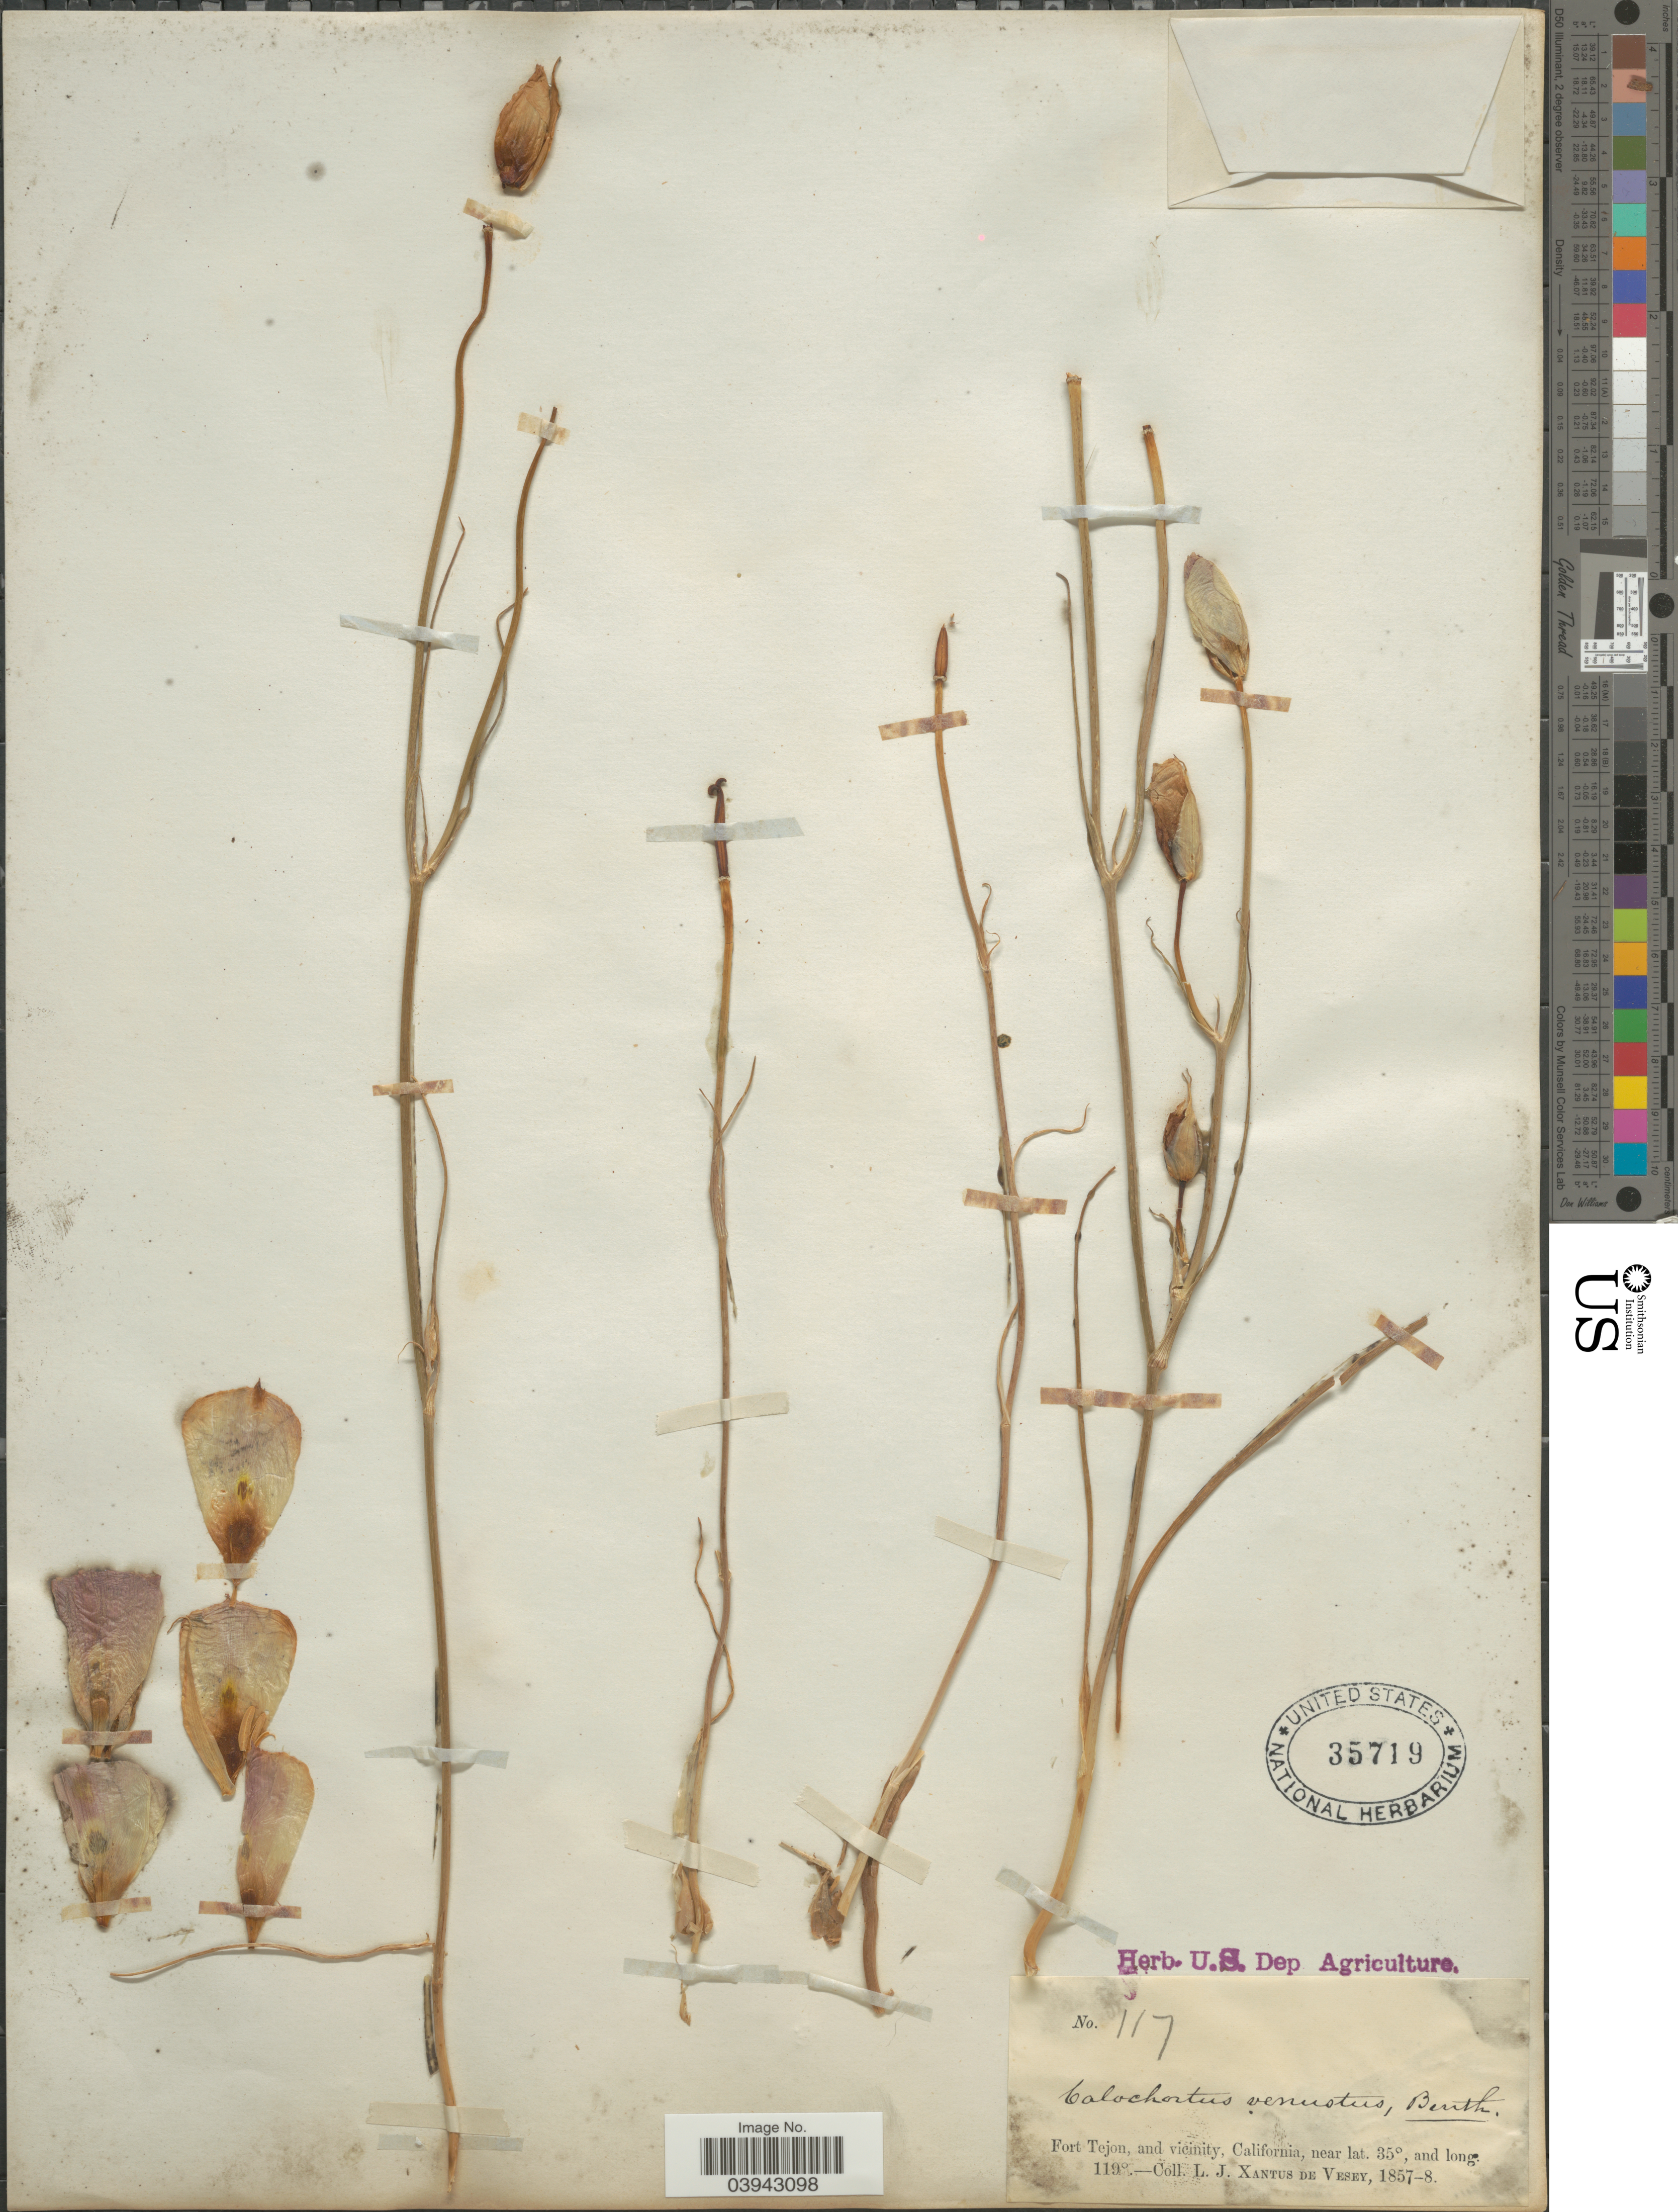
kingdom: Plantae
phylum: Tracheophyta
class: Liliopsida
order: Liliales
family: Liliaceae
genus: Calochortus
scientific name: Calochortus venustus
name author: Douglas ex Benth.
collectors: L. Xantus de Vesey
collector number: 117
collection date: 1857/1858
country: United States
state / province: California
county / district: Kern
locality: Fort Tejon, and vicinity.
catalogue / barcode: US 35719